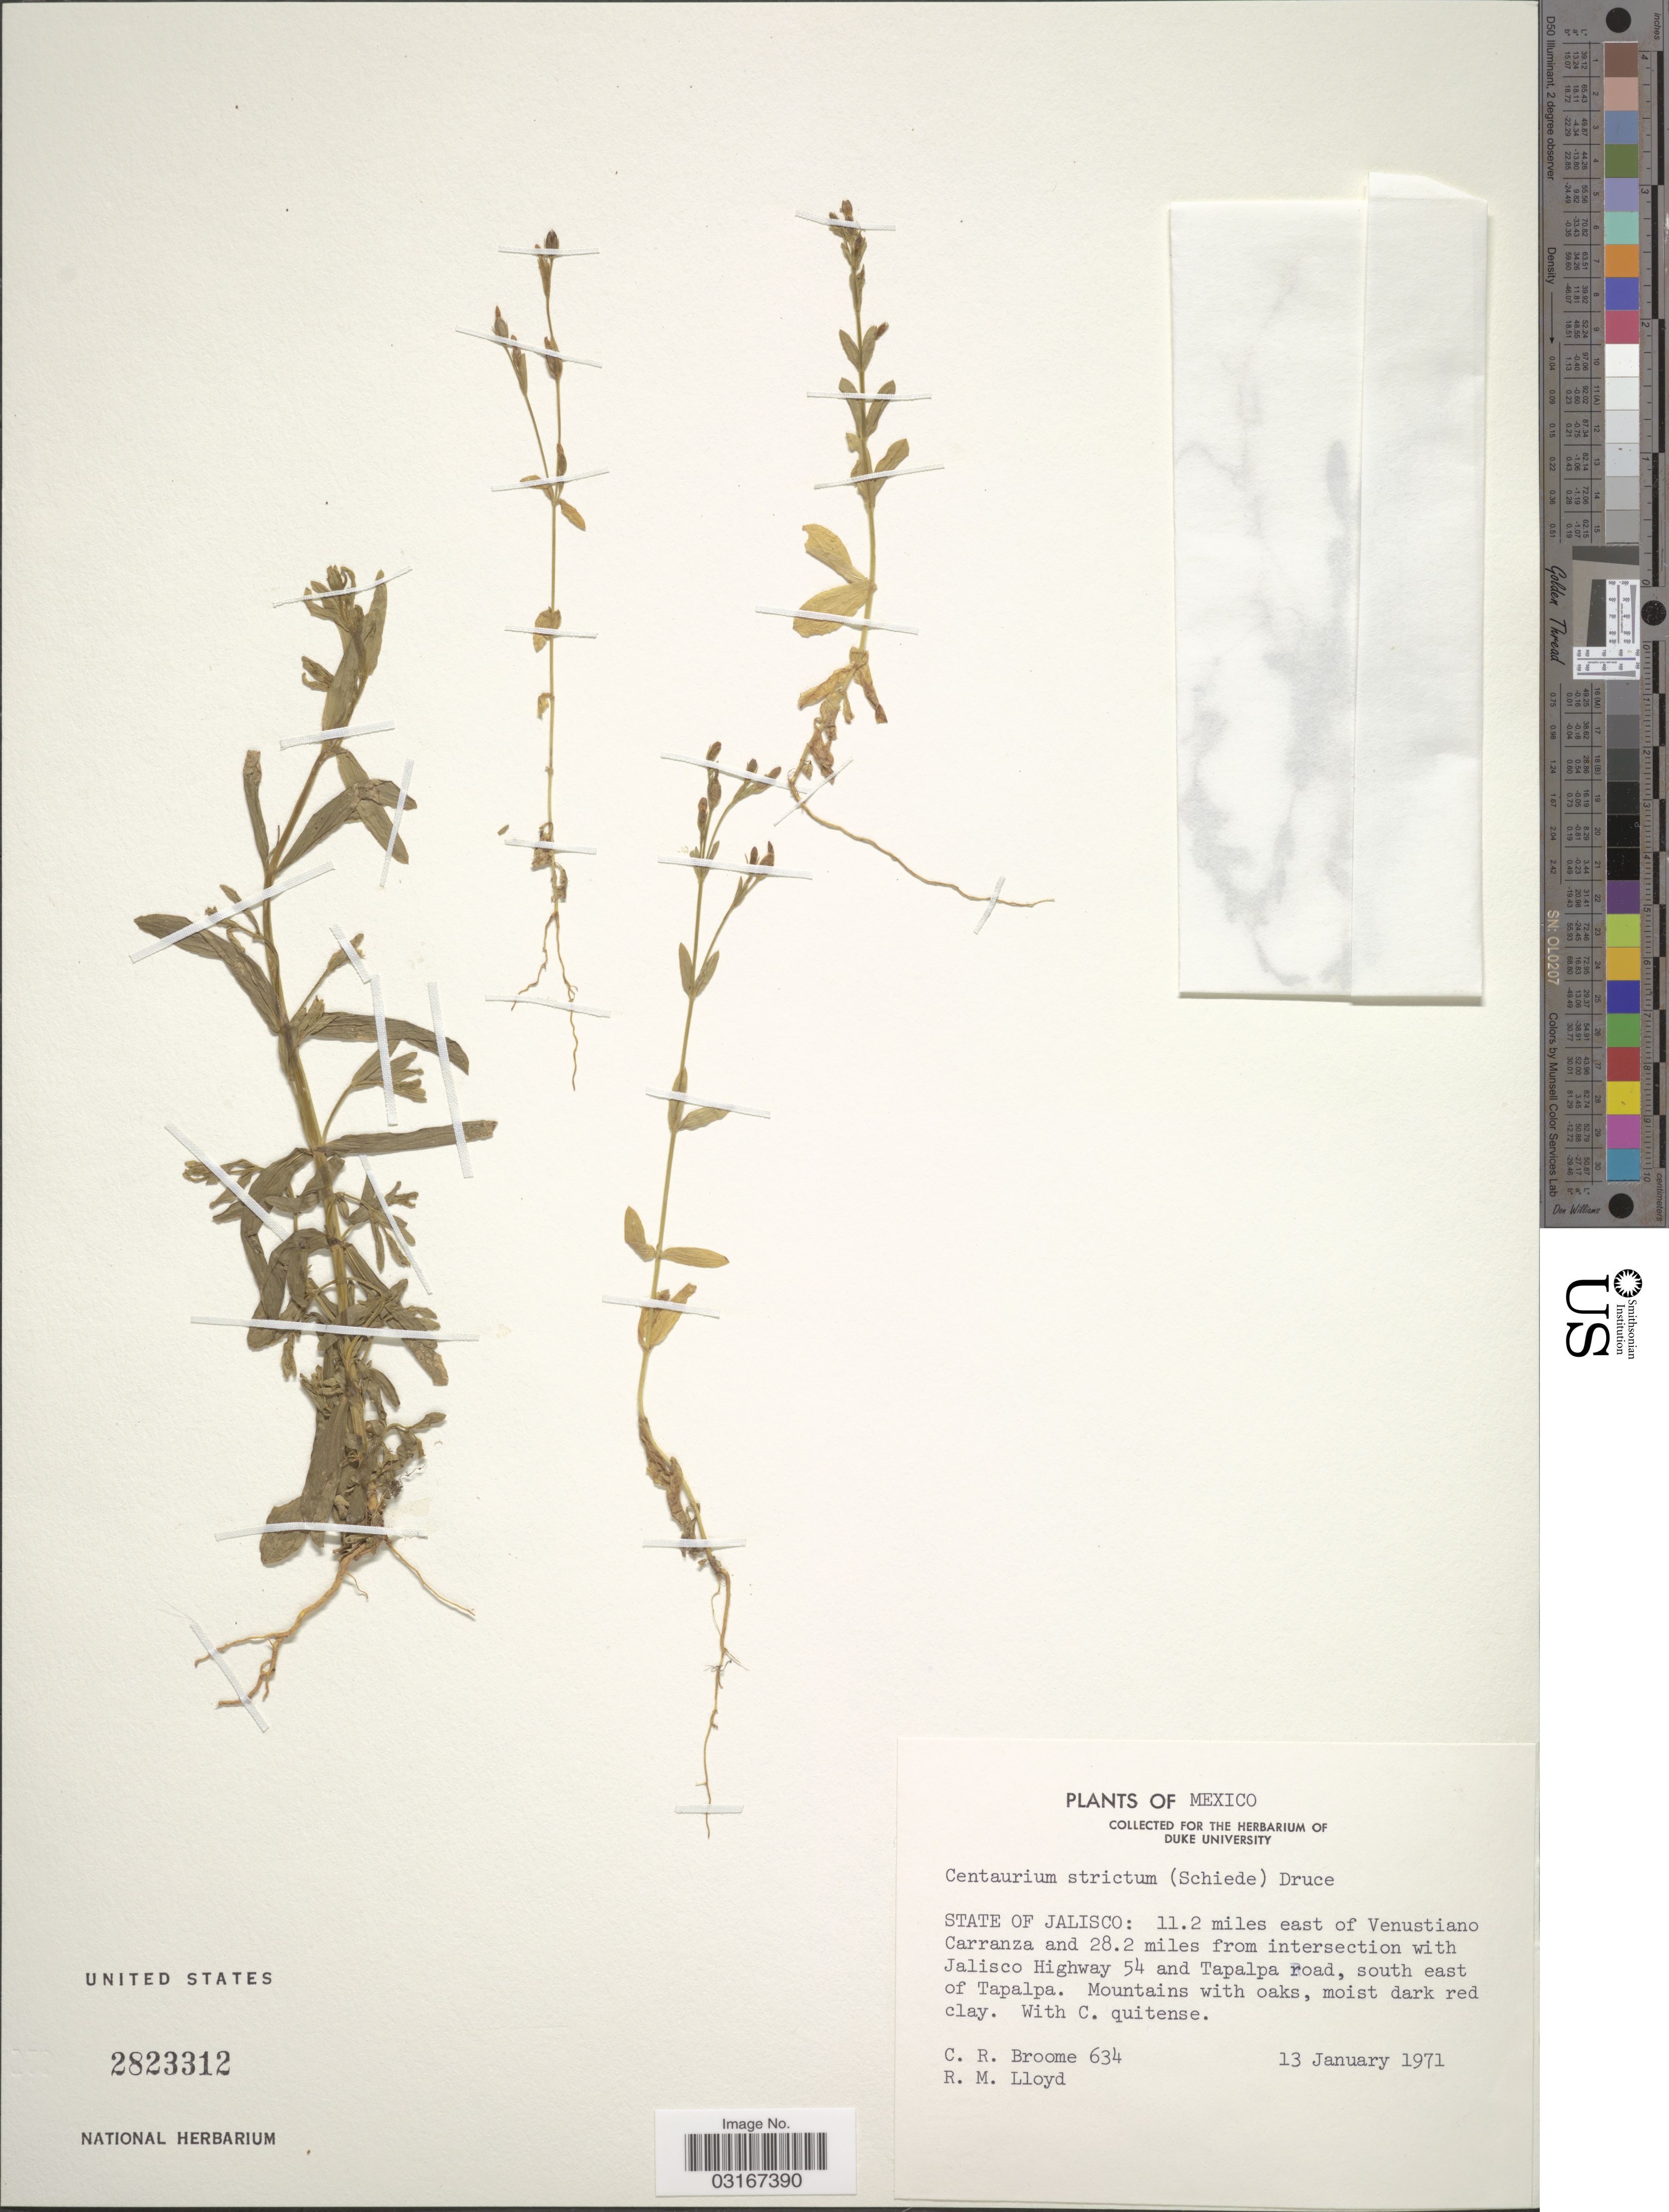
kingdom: Plantae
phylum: Tracheophyta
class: Magnoliopsida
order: Gentianales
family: Gentianaceae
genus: Centaurium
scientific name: Centaurium strictum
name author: (Schiede) Druce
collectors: C. R. Broome & R. M. Lloyd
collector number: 634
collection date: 1971-01-13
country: Mexico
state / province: Jalisco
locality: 11.2 miles east of Venustiano Carranza and 28.2 miles from intersection with Jalisco Highway 54 and Tapalpa road, south east of Tapalpa.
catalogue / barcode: US 2823312